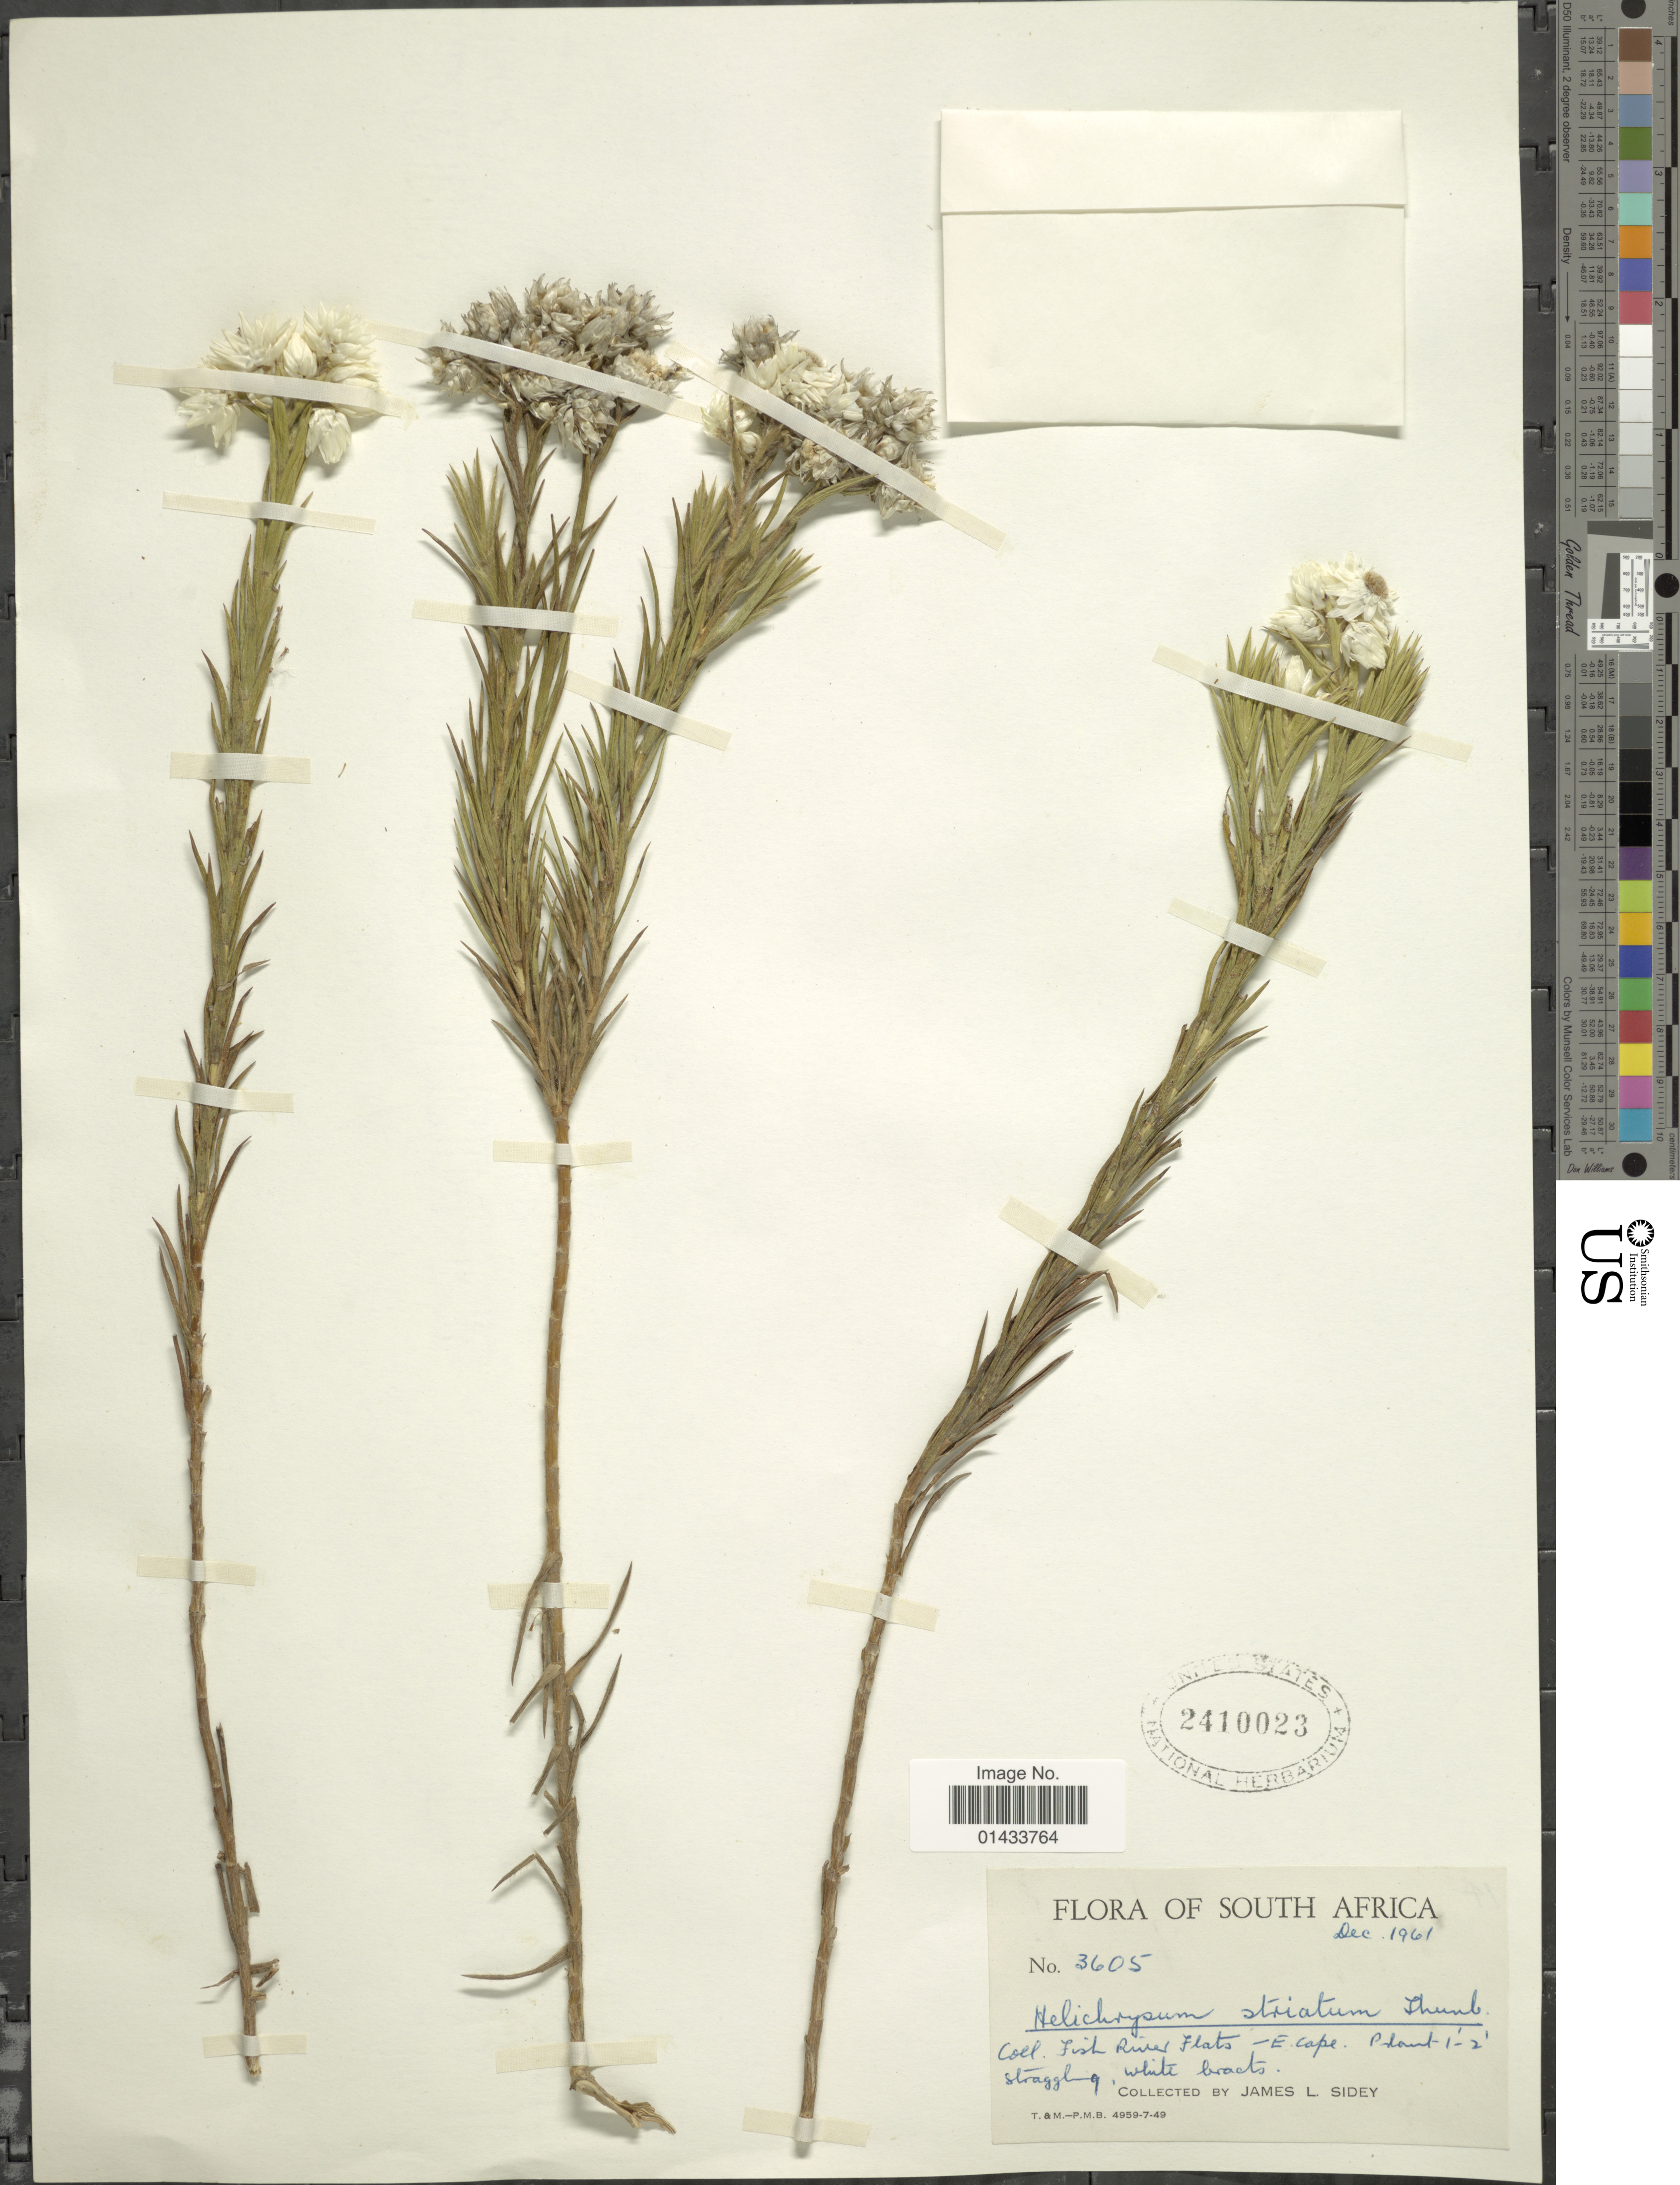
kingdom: Plantae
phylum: Tracheophyta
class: Magnoliopsida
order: Asterales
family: Asteraceae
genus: Helichrysum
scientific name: Helichrysum striatum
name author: A. Cunn.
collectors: J. L. Sidey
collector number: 3605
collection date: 1961-12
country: South Africa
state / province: Eastern Cape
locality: Fish River Flats, E. Cape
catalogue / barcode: US 2410023